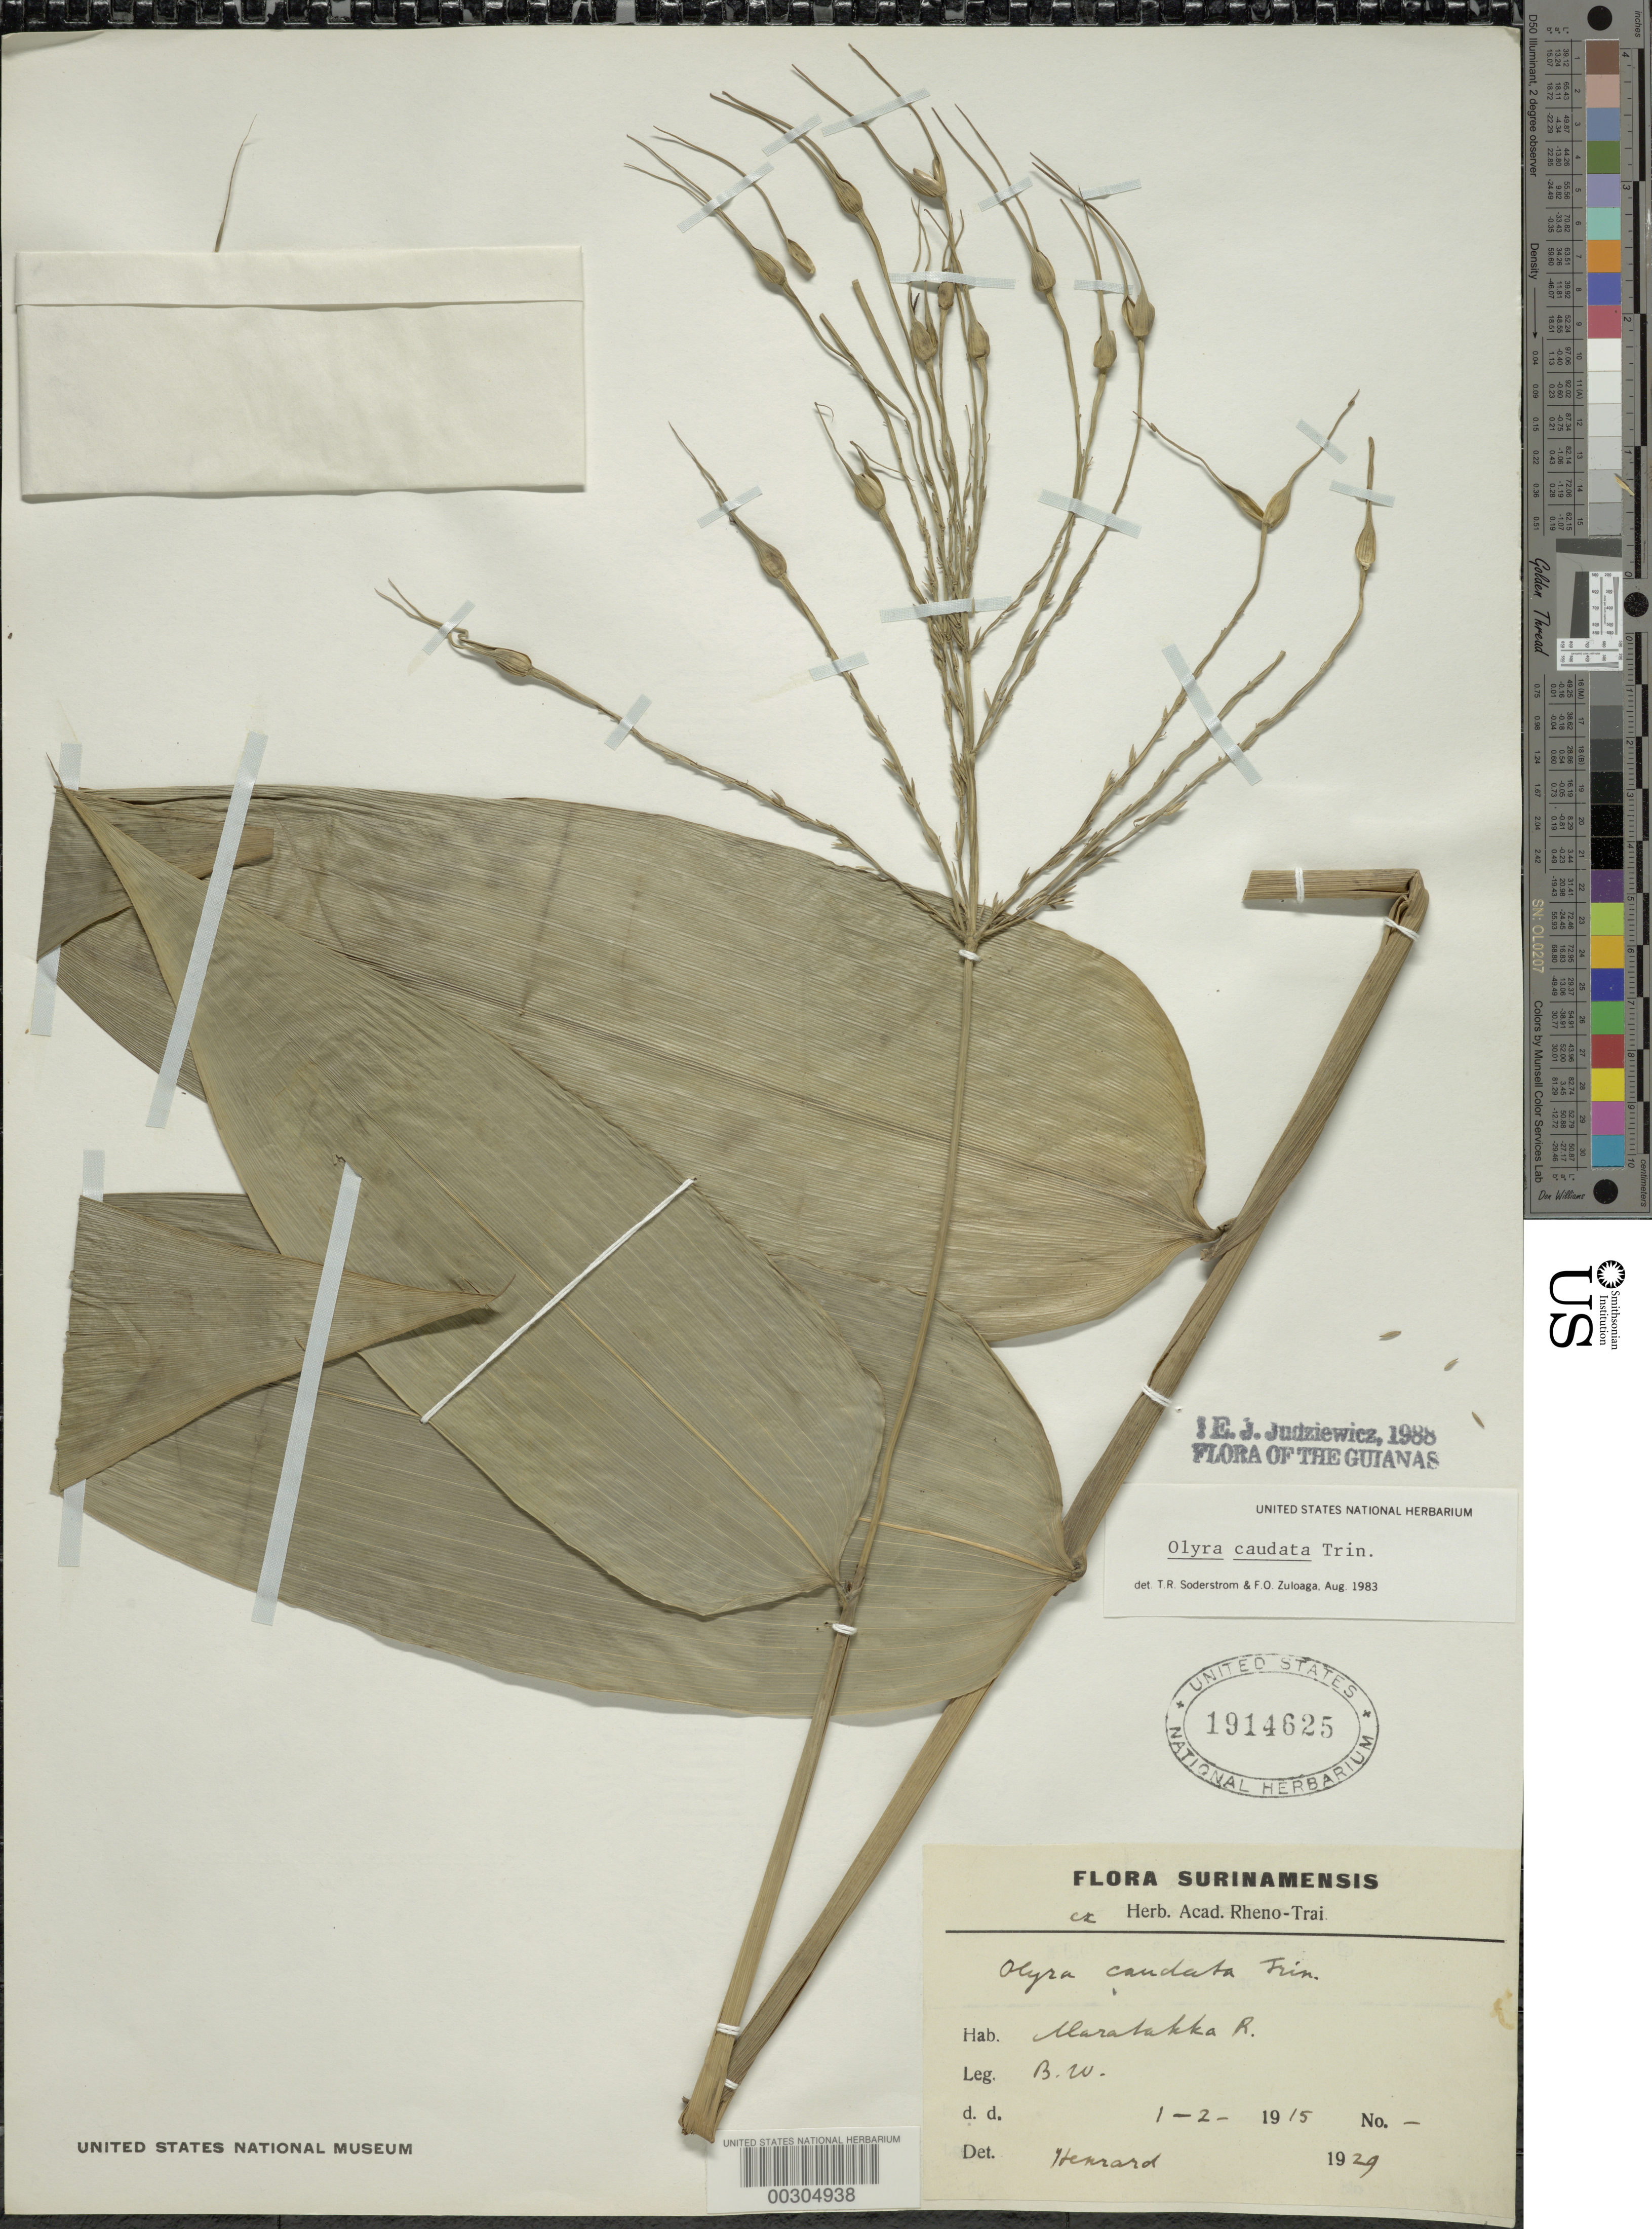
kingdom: Plantae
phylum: Tracheophyta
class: Liliopsida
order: Poales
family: Poaceae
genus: Olyra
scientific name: Olyra caudata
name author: Trin.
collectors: B. W.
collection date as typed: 01 Feb 1915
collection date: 1915-02-01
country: Suriname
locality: Maratakka r.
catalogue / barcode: US 1914625